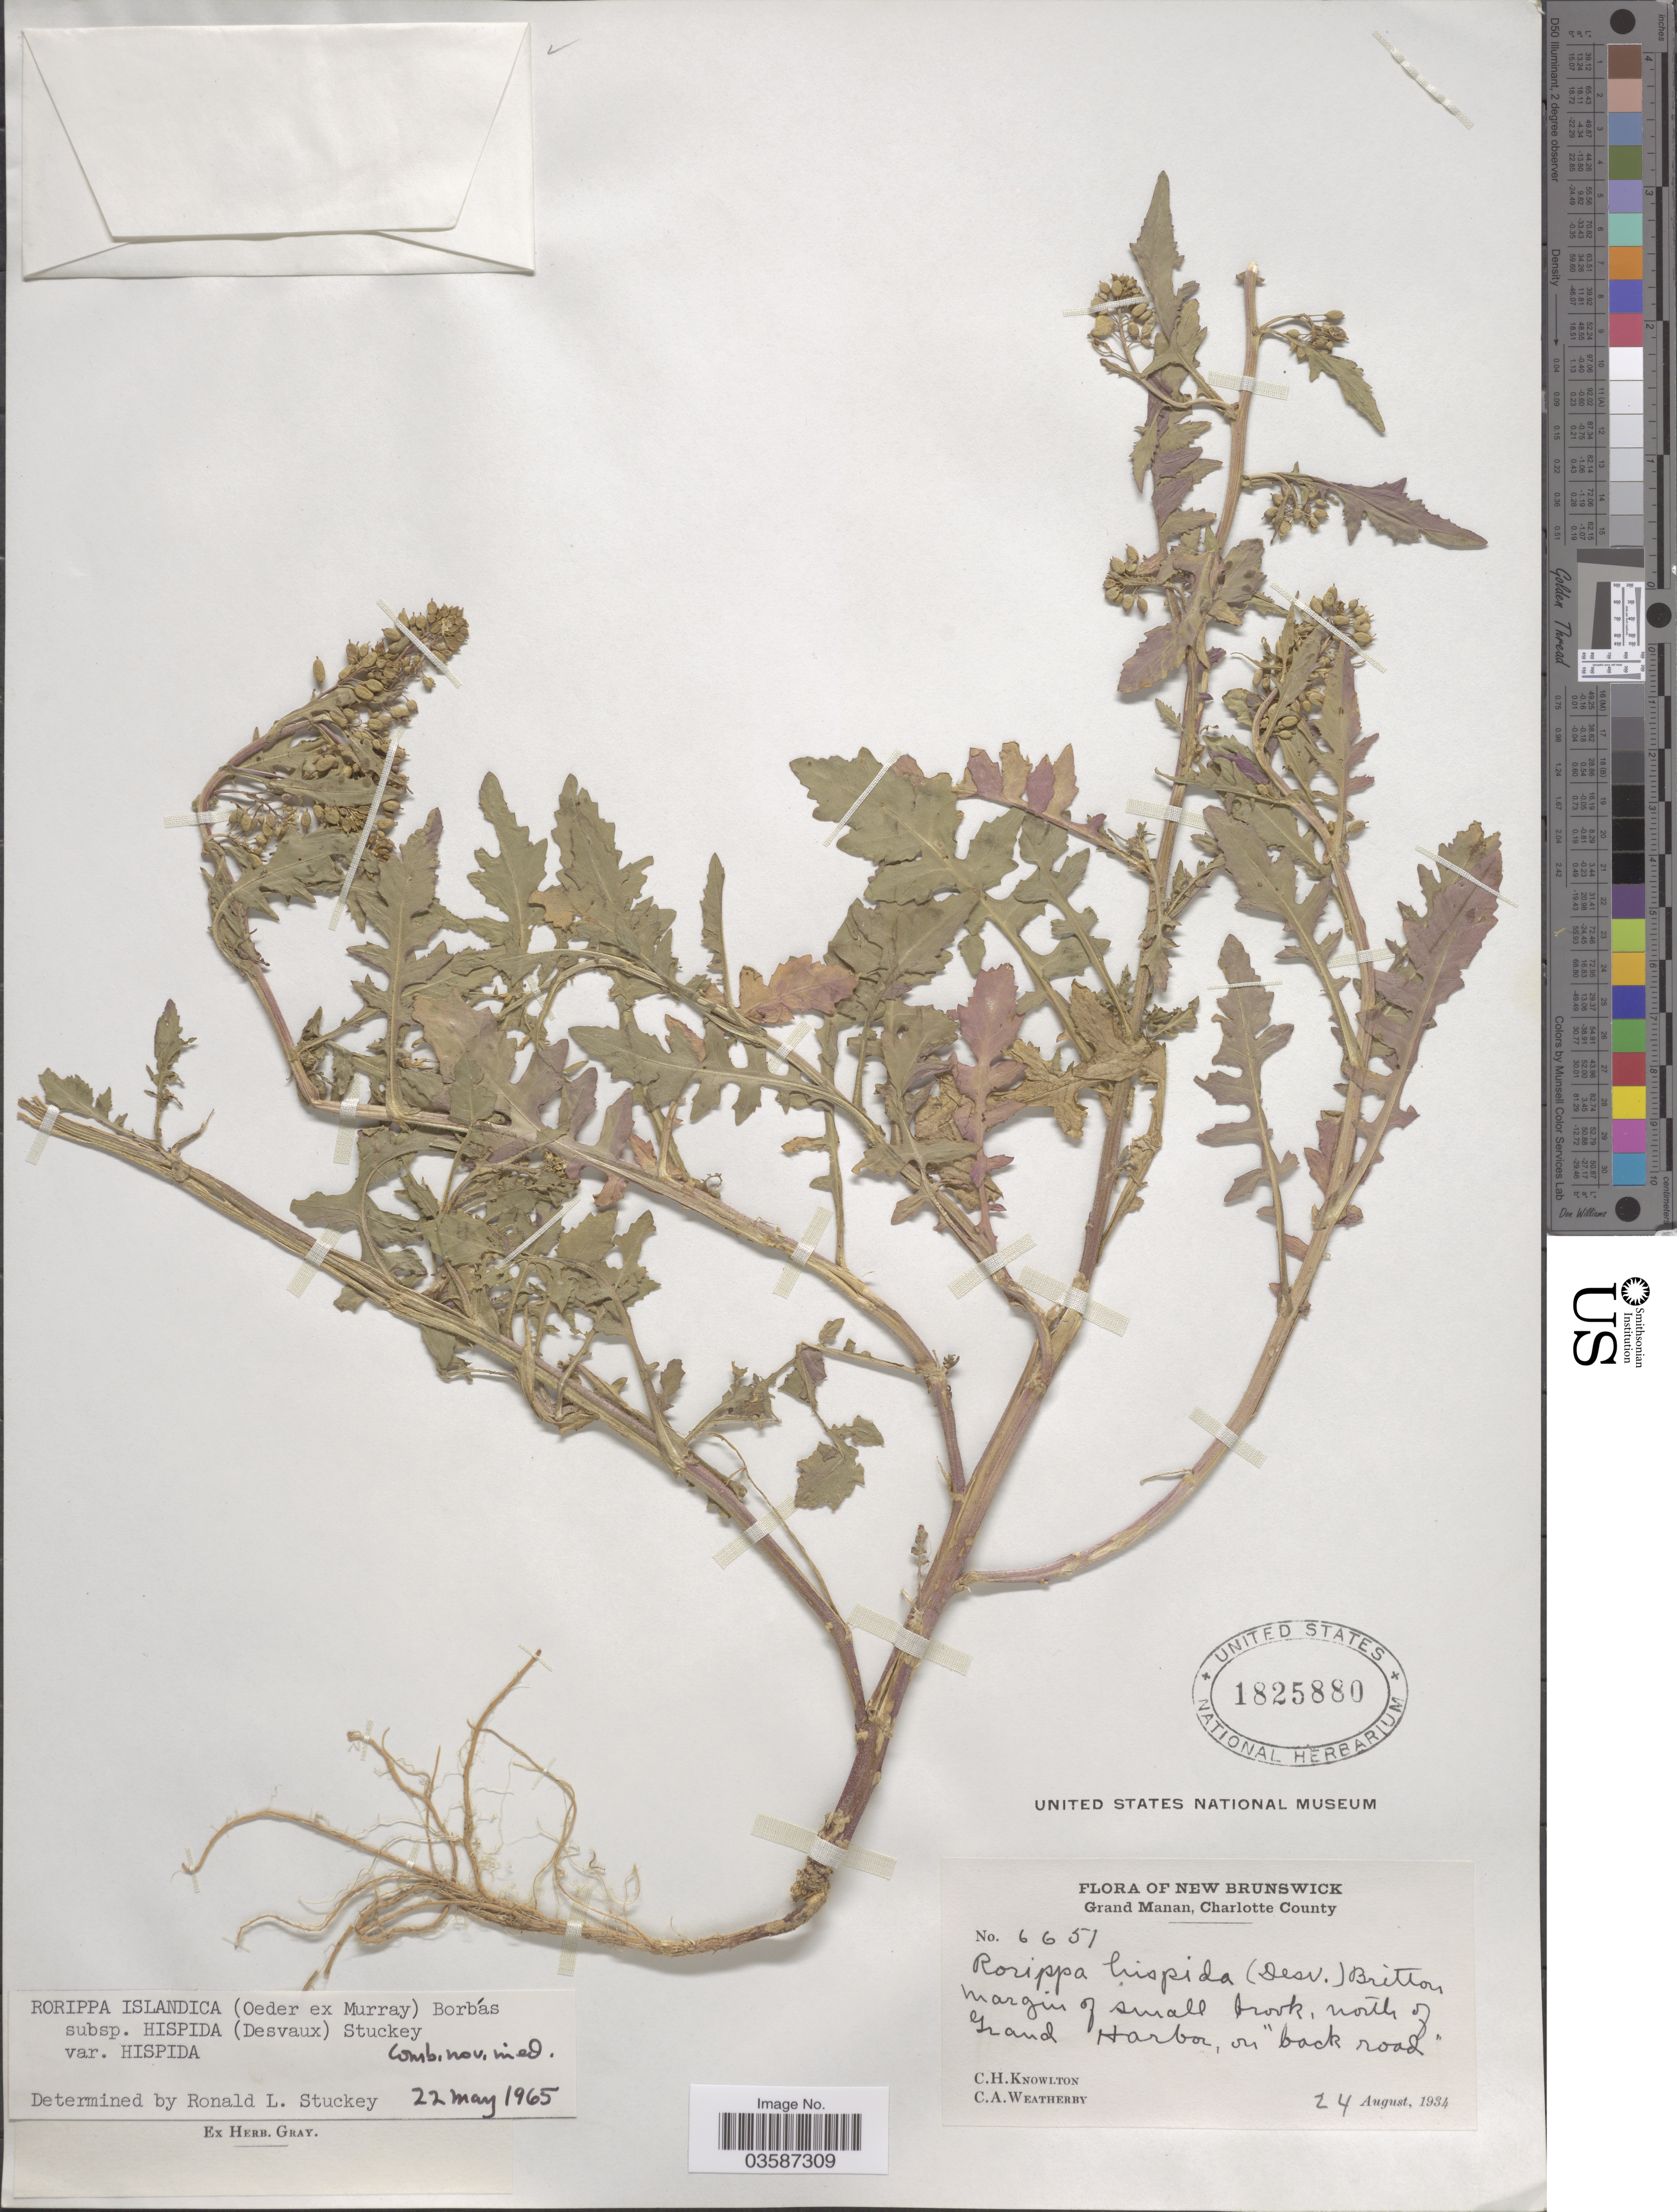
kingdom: Plantae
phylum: Tracheophyta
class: Magnoliopsida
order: Brassicales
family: Brassicaceae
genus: Rorippa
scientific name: Rorippa islandica var. hispida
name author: (Desv.) Butters & Abbe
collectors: C. H. Knowlton & C. A. Weatherby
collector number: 6651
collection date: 1934-08-24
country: Canada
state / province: New Brunswick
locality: Grand Manan, Charlotte County. Margin of small brook, north of Grand Harbor, on "back road".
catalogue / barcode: US 1825880